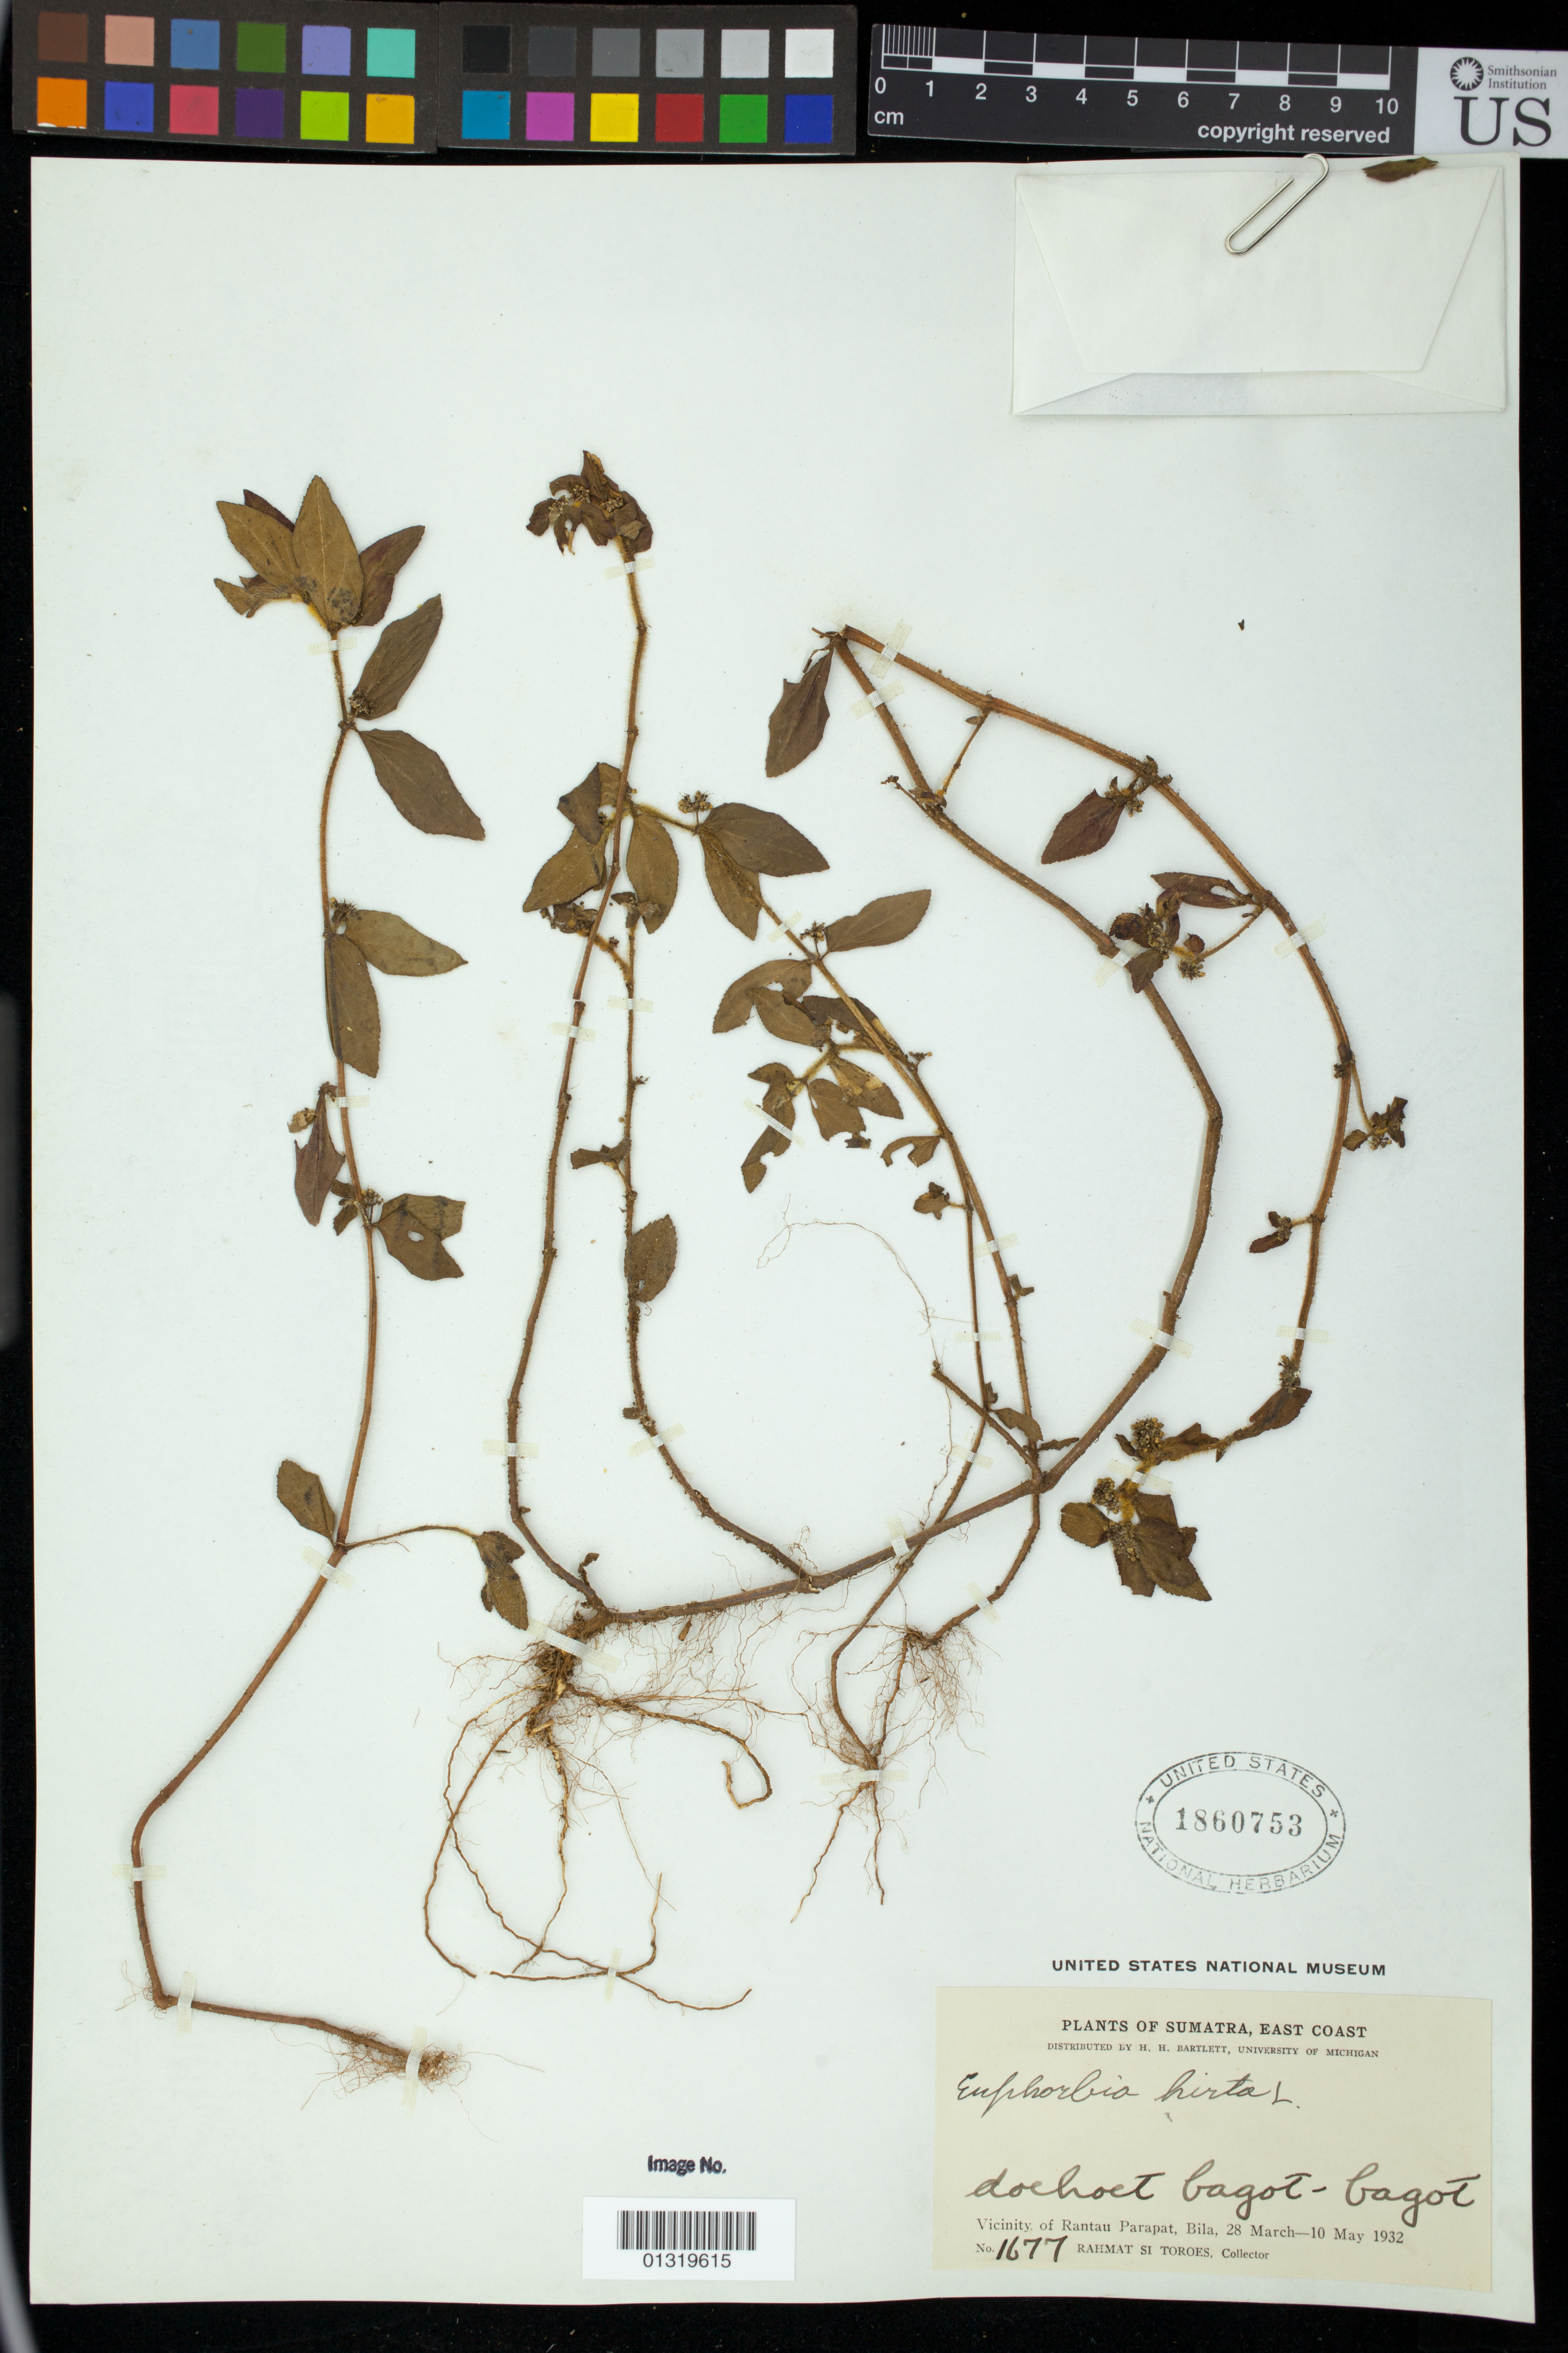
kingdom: Plantae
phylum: Tracheophyta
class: Magnoliopsida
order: Malpighiales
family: Euphorbiaceae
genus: Euphorbia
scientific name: Euphorbia hirta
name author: L.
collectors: Rahmat Si Boeea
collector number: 1677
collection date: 1932-03-28/1932-05-10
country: Indonesia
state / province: Sumatra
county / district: Sumatera Utara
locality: Vicinity of Rantau Parapat, Bila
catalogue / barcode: US 1860753